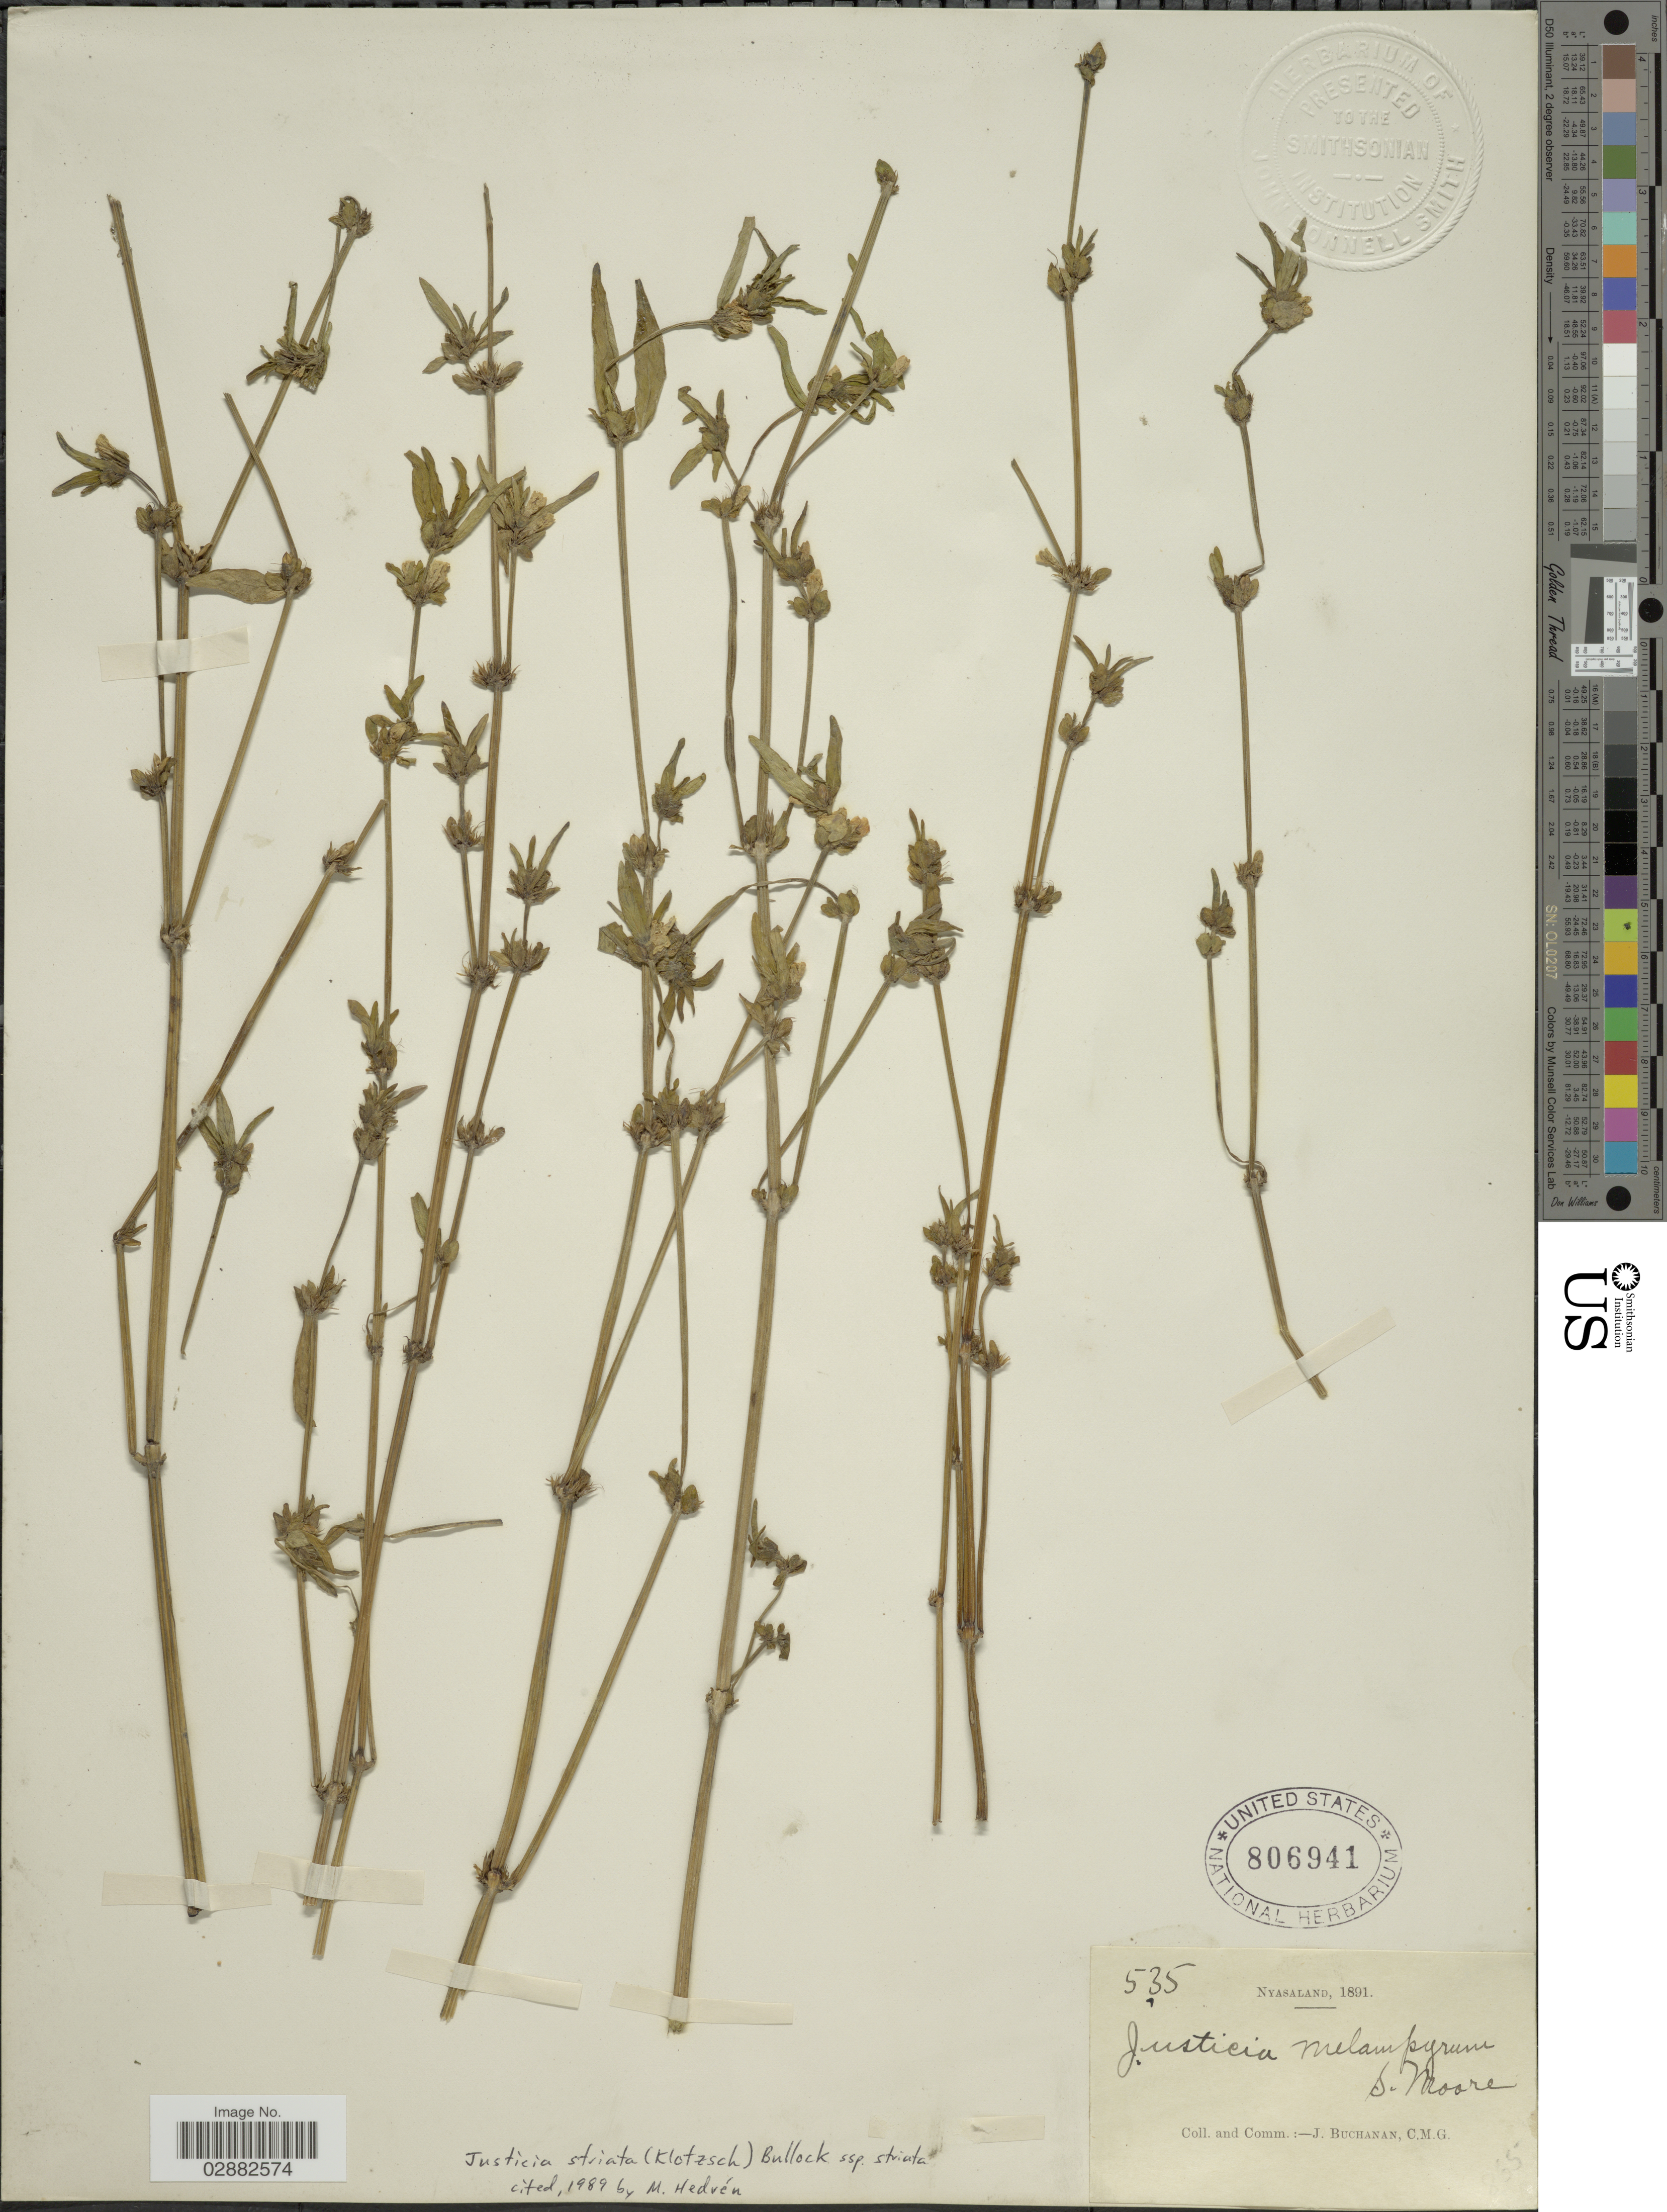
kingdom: Plantae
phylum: Tracheophyta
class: Magnoliopsida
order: Lamiales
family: Acanthaceae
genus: Justicia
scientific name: Justicia striata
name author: D.N. Gibson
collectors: J. Buchanan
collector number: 535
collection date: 1891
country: Malawi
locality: Nyasaland.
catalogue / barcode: US 806941